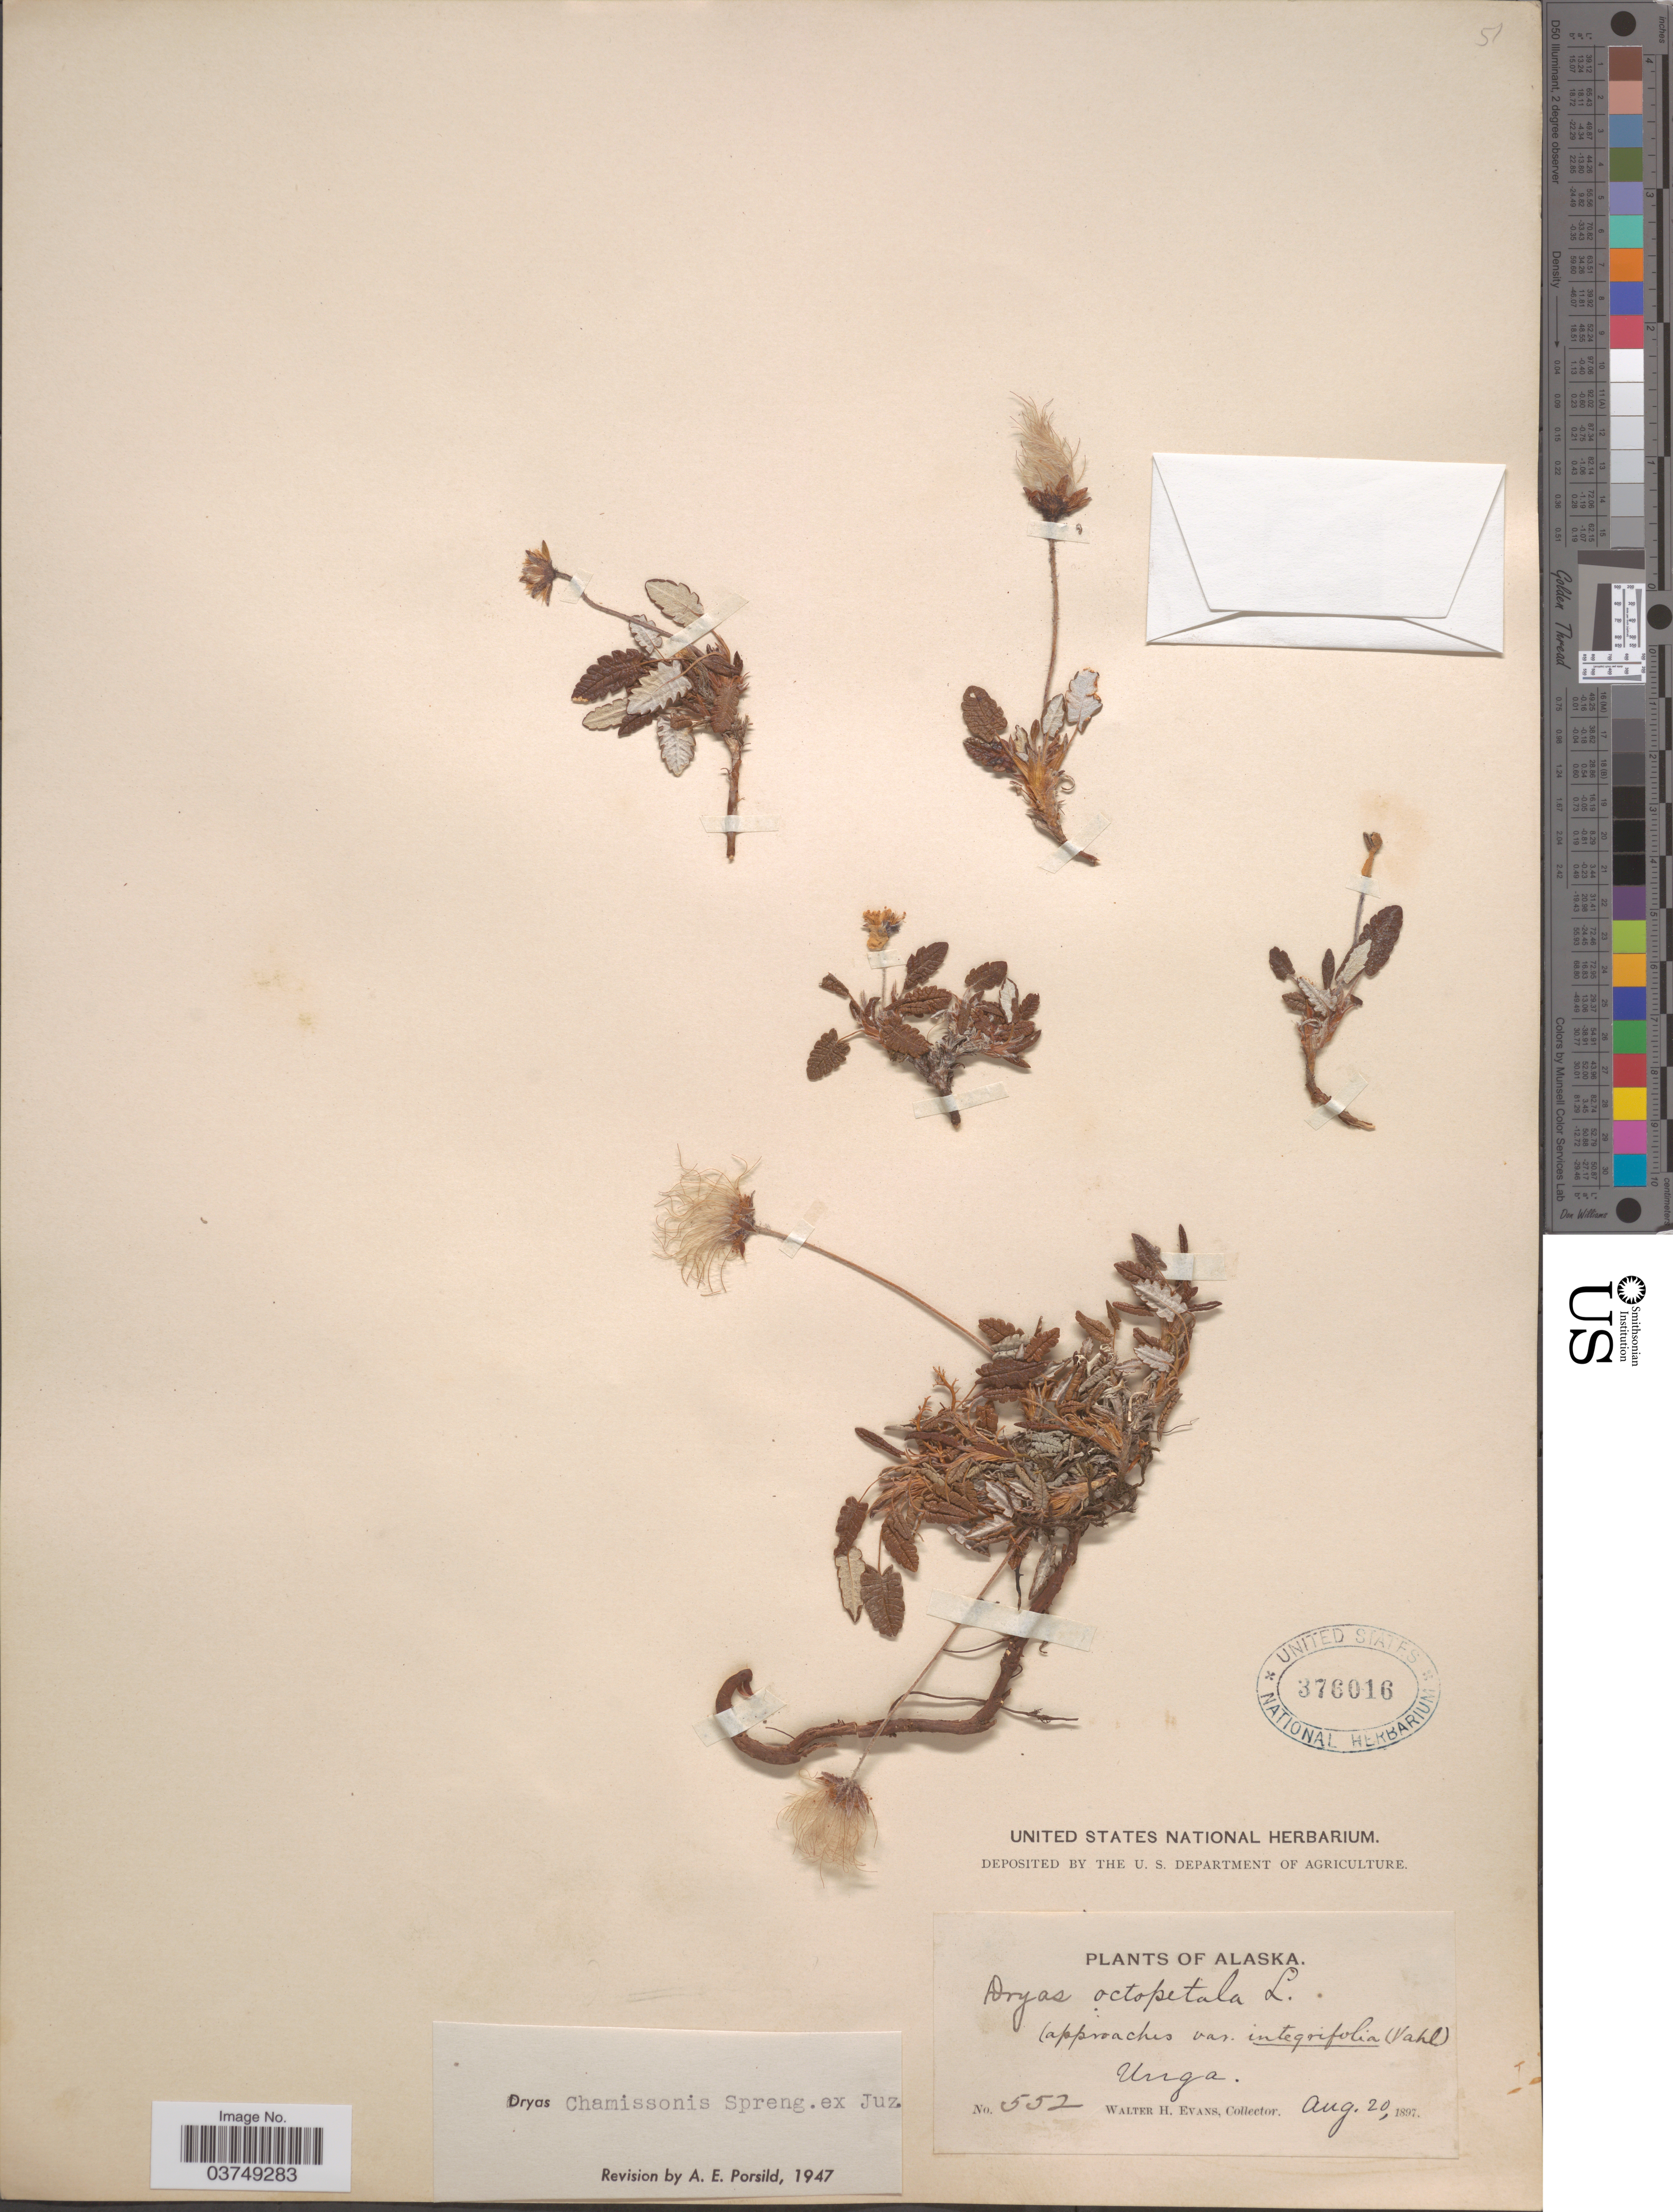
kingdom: Plantae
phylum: Tracheophyta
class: Magnoliopsida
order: Rosales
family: Rosaceae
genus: Dryas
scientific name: Dryas chamissonis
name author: Spreng. ex Juz.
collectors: W. H. Evans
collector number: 552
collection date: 1897-08-20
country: United States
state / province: Alaska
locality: Unga.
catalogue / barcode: US 376016